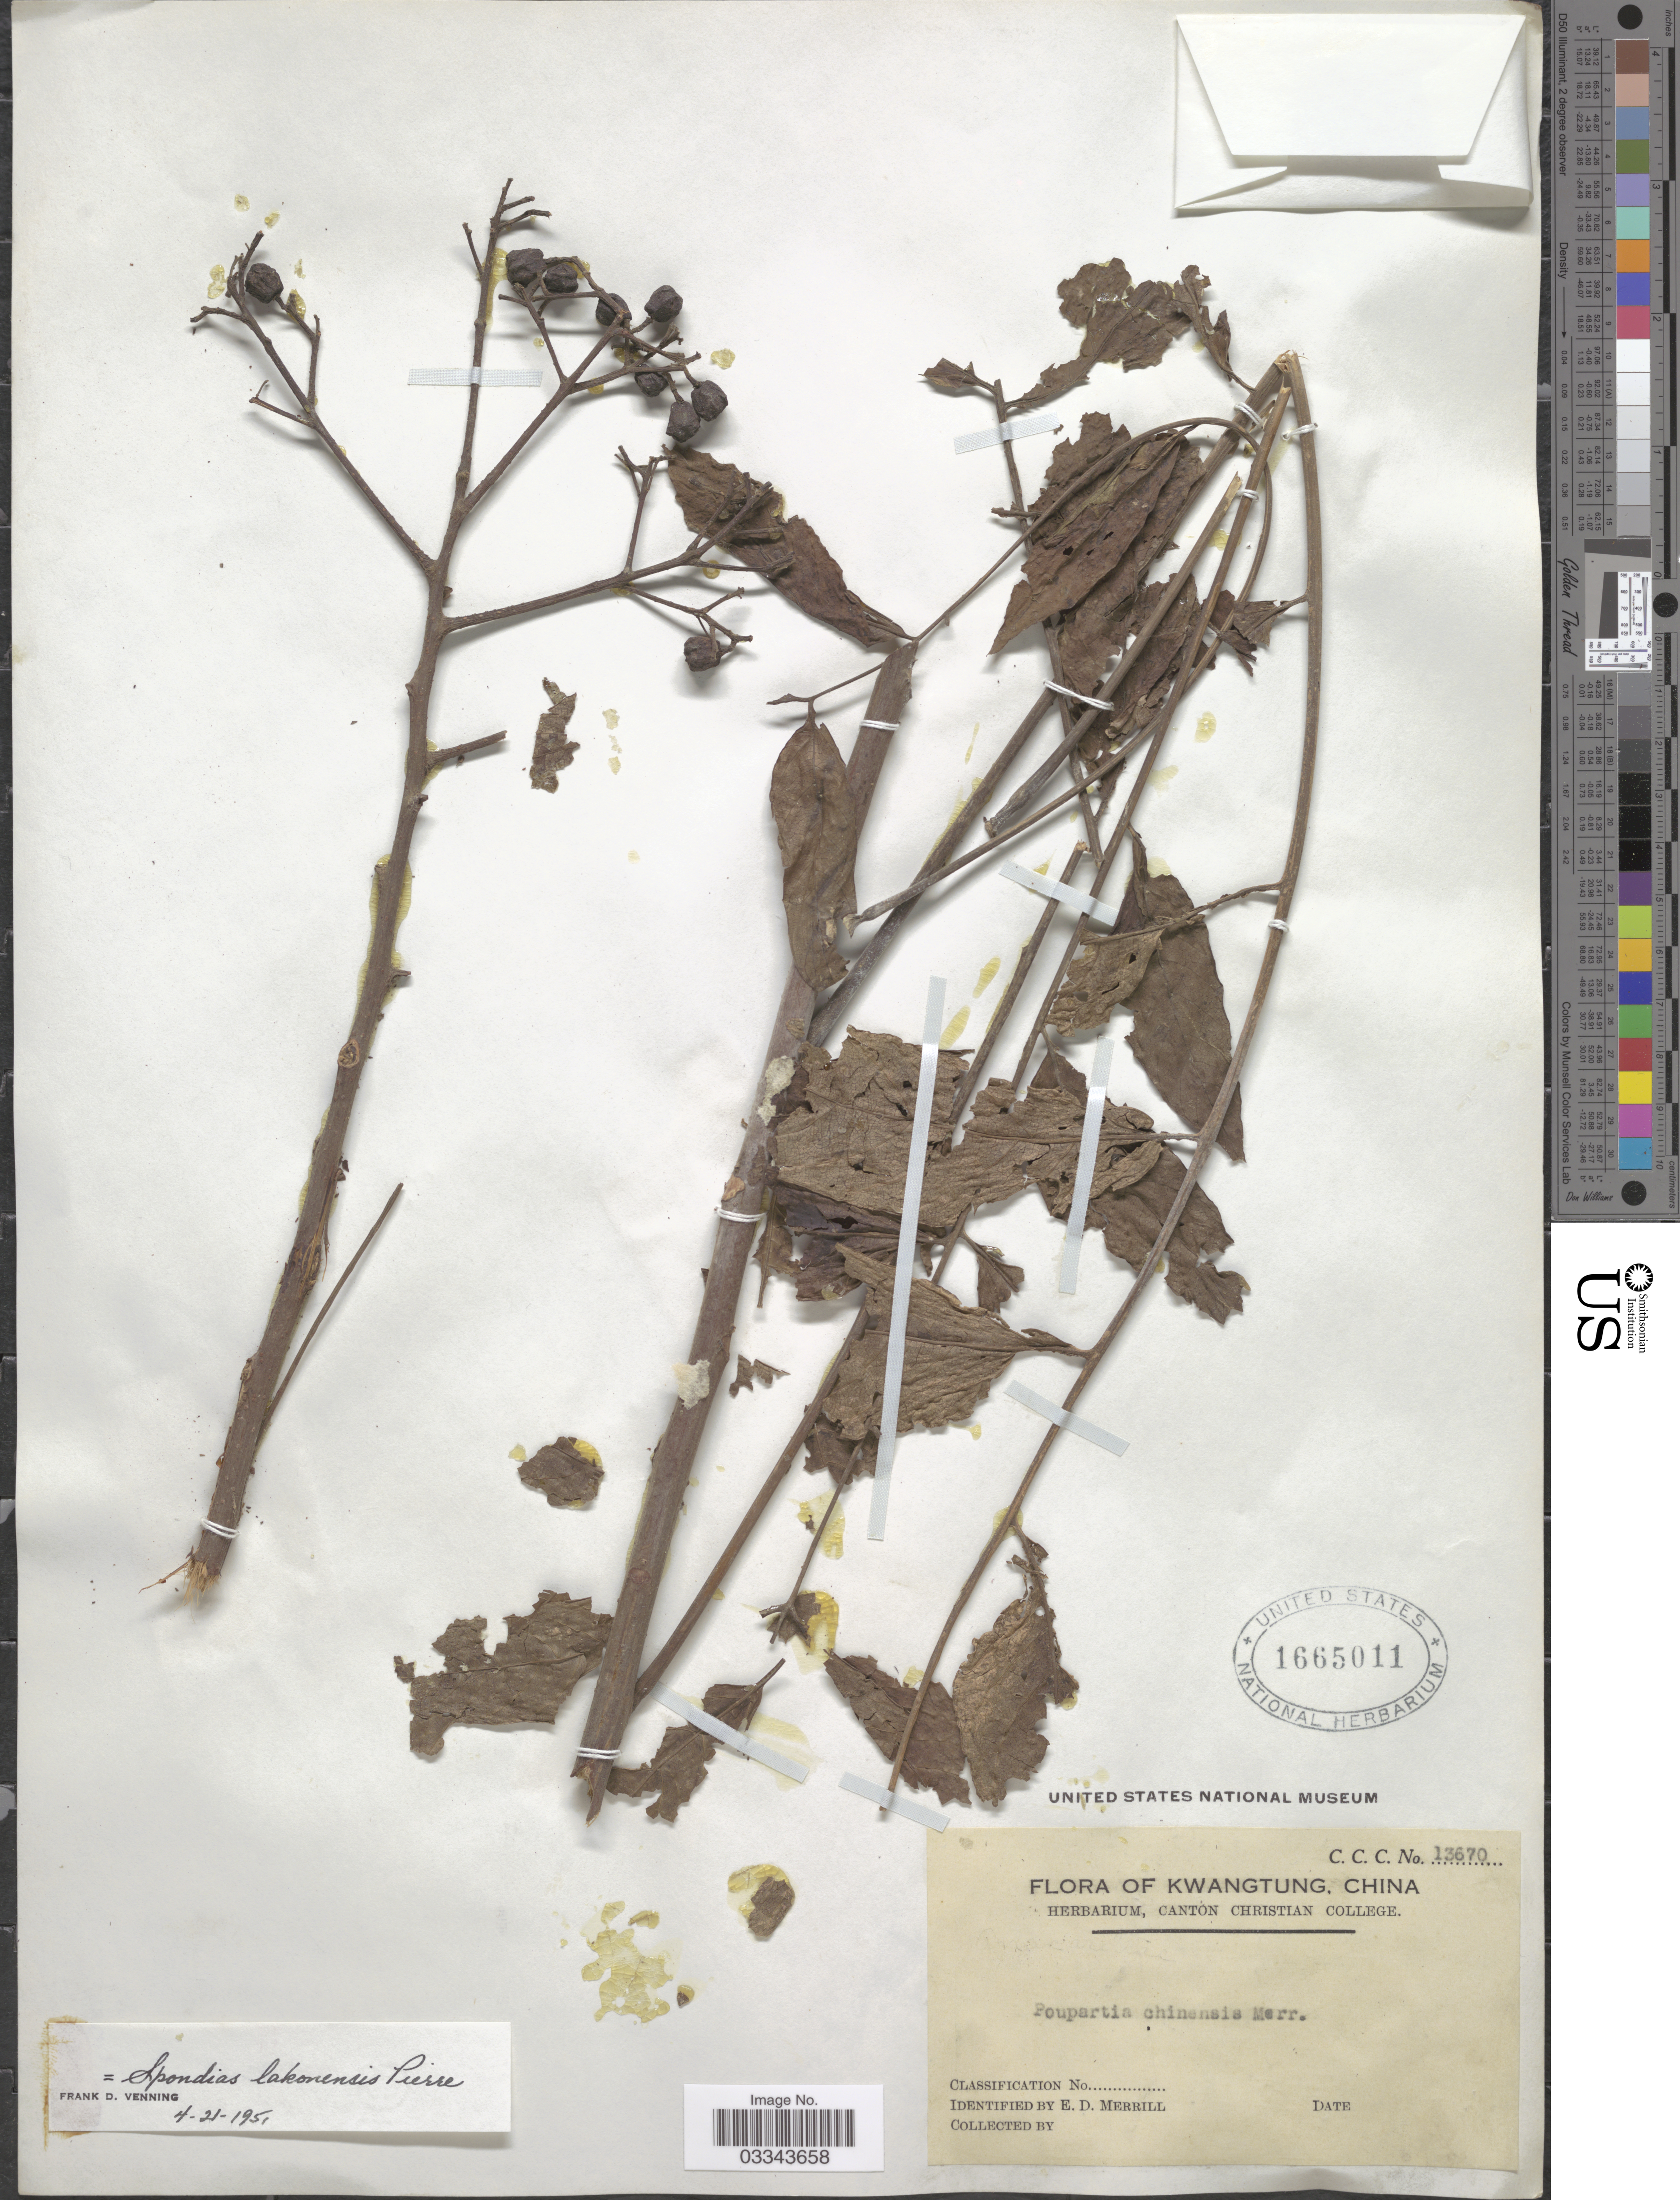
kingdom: Plantae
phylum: Tracheophyta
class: Magnoliopsida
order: Sapindales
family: Anacardiaceae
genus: Allospondias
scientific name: Allospondias lakonensis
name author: (Pierre) Stapf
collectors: ex herb. Canton Christian College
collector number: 13670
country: China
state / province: Guangdong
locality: Kwangtung.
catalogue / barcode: US 1665011